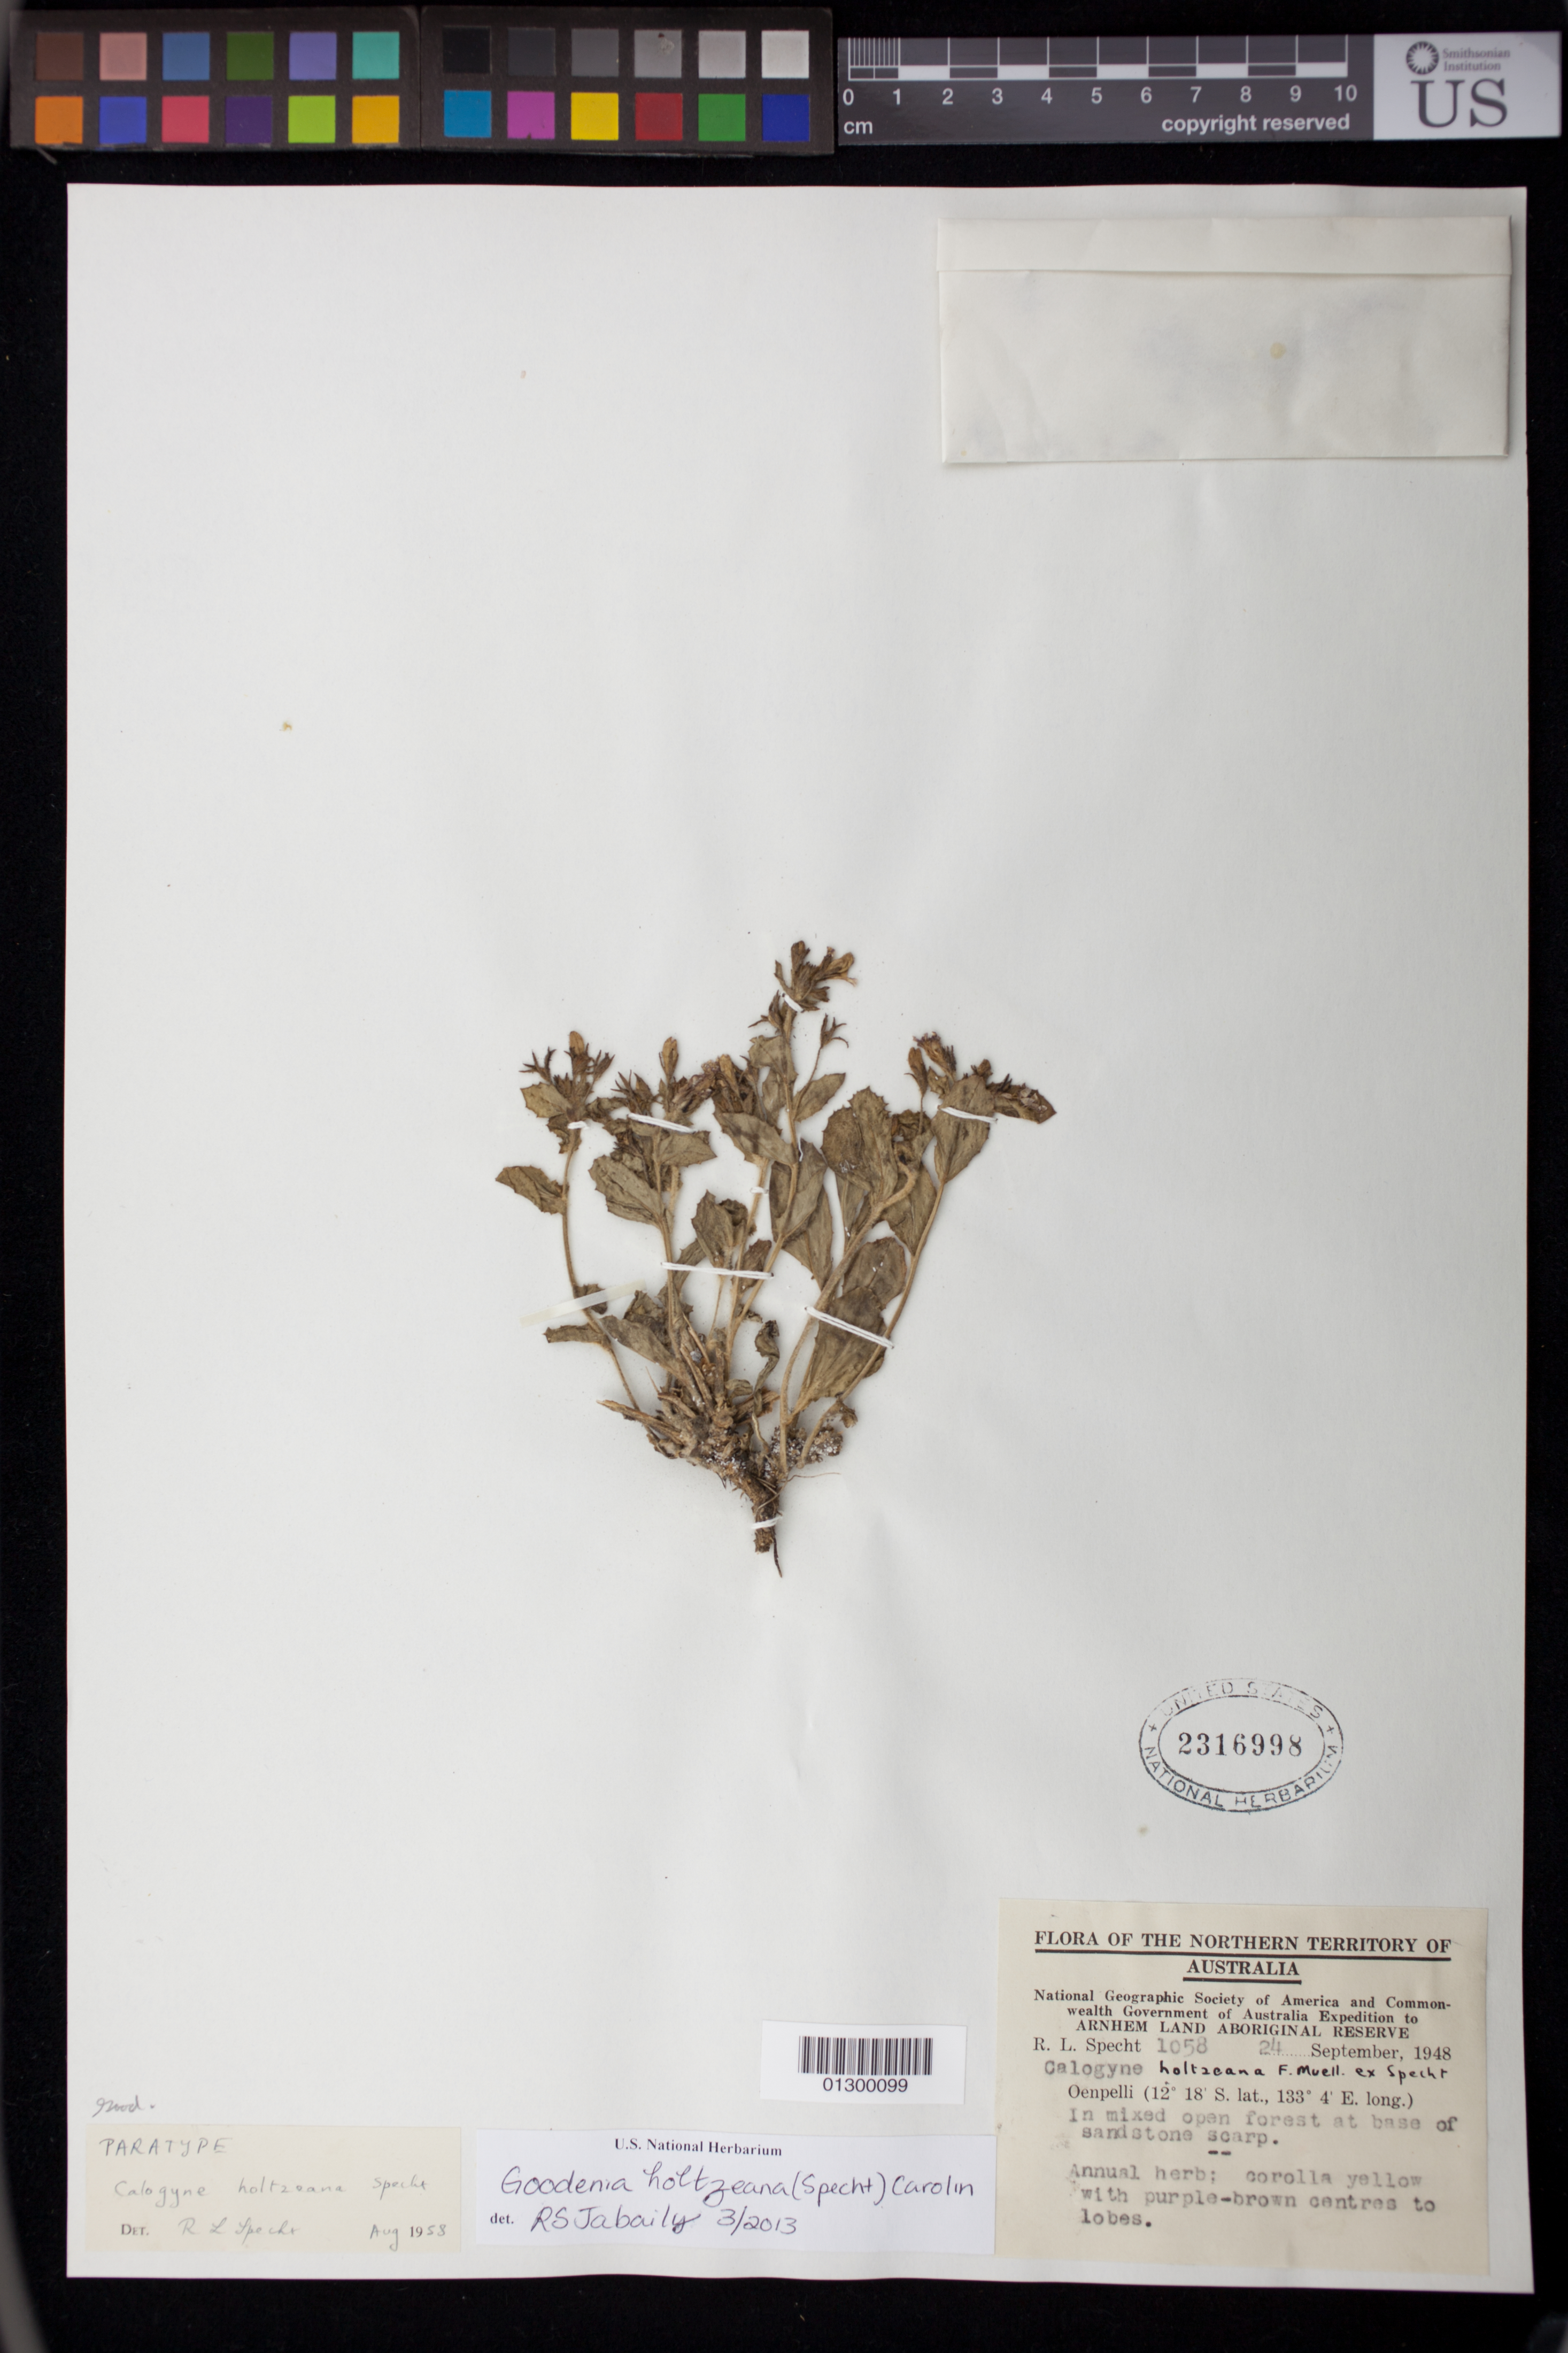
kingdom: Plantae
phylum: Tracheophyta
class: Magnoliopsida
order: Asterales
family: Goodeniaceae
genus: Goodenia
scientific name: Goodenia holtzeana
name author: (Specht) Carolin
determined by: Jabaily, R.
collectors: R. L. Specht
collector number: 1058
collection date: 1948-09-24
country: Australia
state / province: Northern Territory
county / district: West Arnhem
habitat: In mixed open forest at base of sandstone scarp.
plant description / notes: Annual herb; corolla yellow with purple-brown centres to lobes.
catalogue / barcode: US 2316998